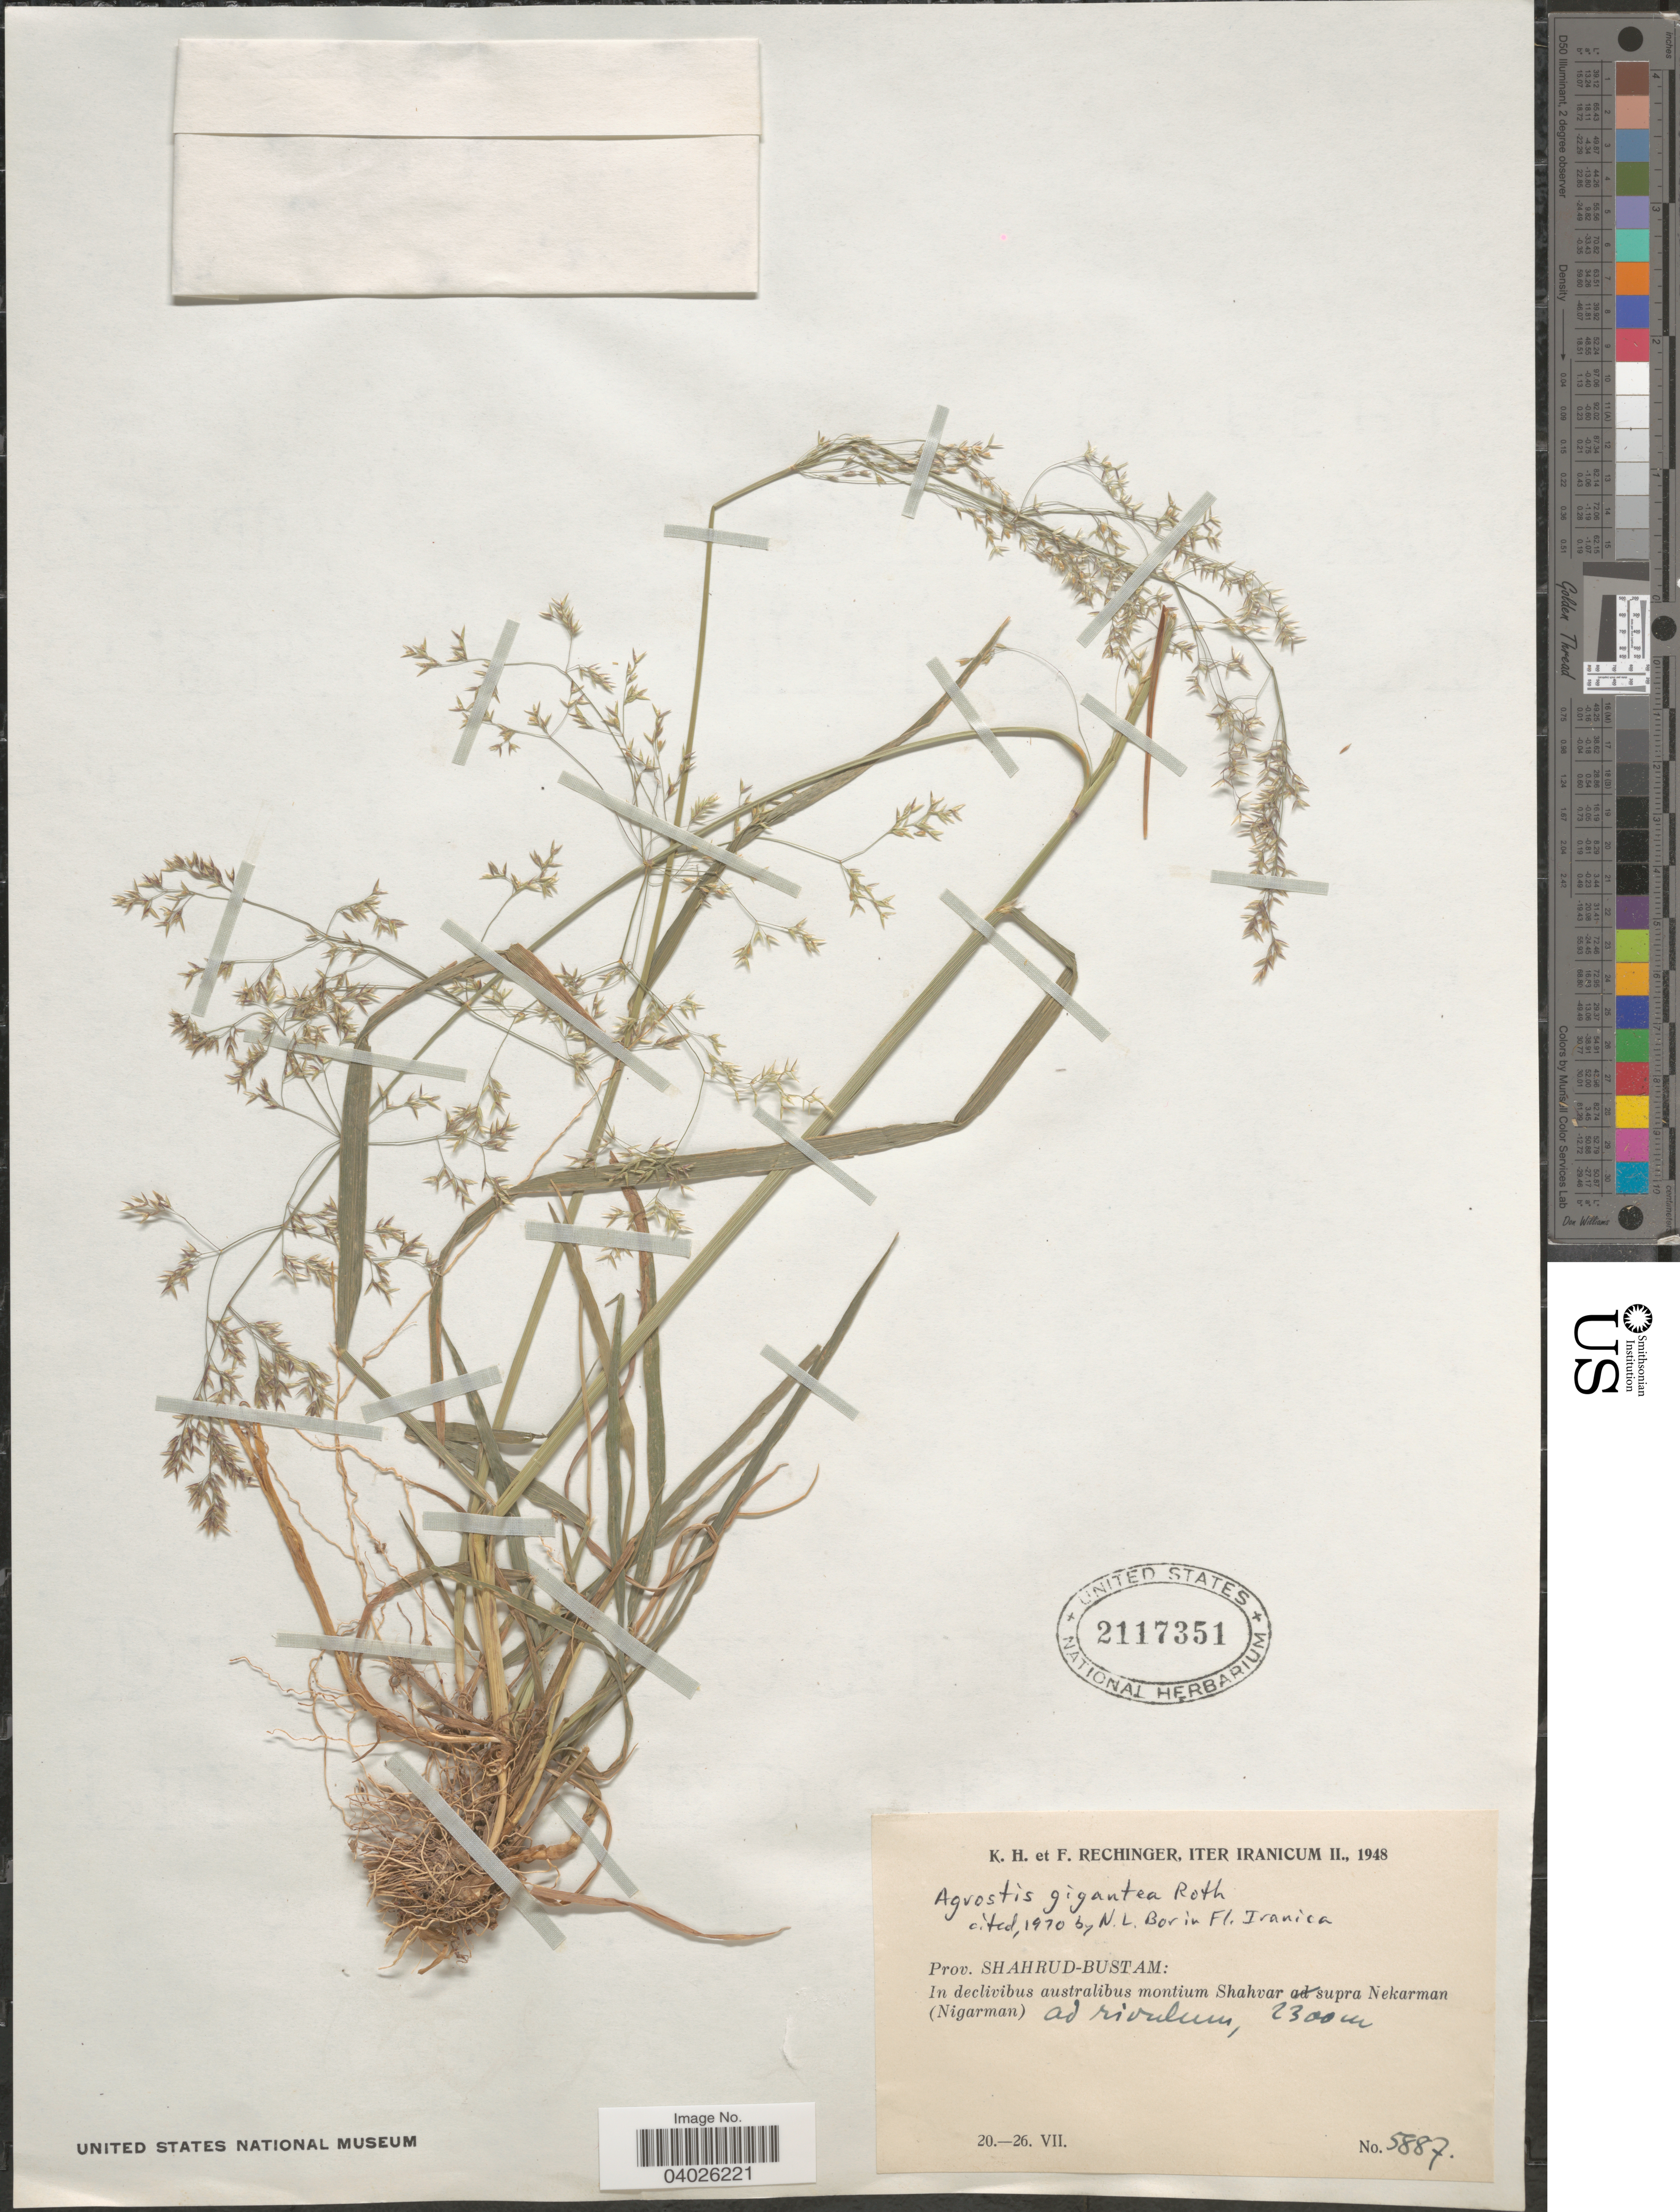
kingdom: Plantae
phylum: Tracheophyta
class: Liliopsida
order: Poales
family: Poaceae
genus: Agrostis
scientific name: Agrostis gigantea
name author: Roth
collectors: K. H. Rechinger & F. Rechinger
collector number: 5887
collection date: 1948-07-20/1948-07-26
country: Iran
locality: Iter Iranicum II. Prov. Shahrud-Bustam: In declivibus montium Shahvar supra Nekarman (Nigarman) ad rivulum.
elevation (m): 2300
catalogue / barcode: US 2117351